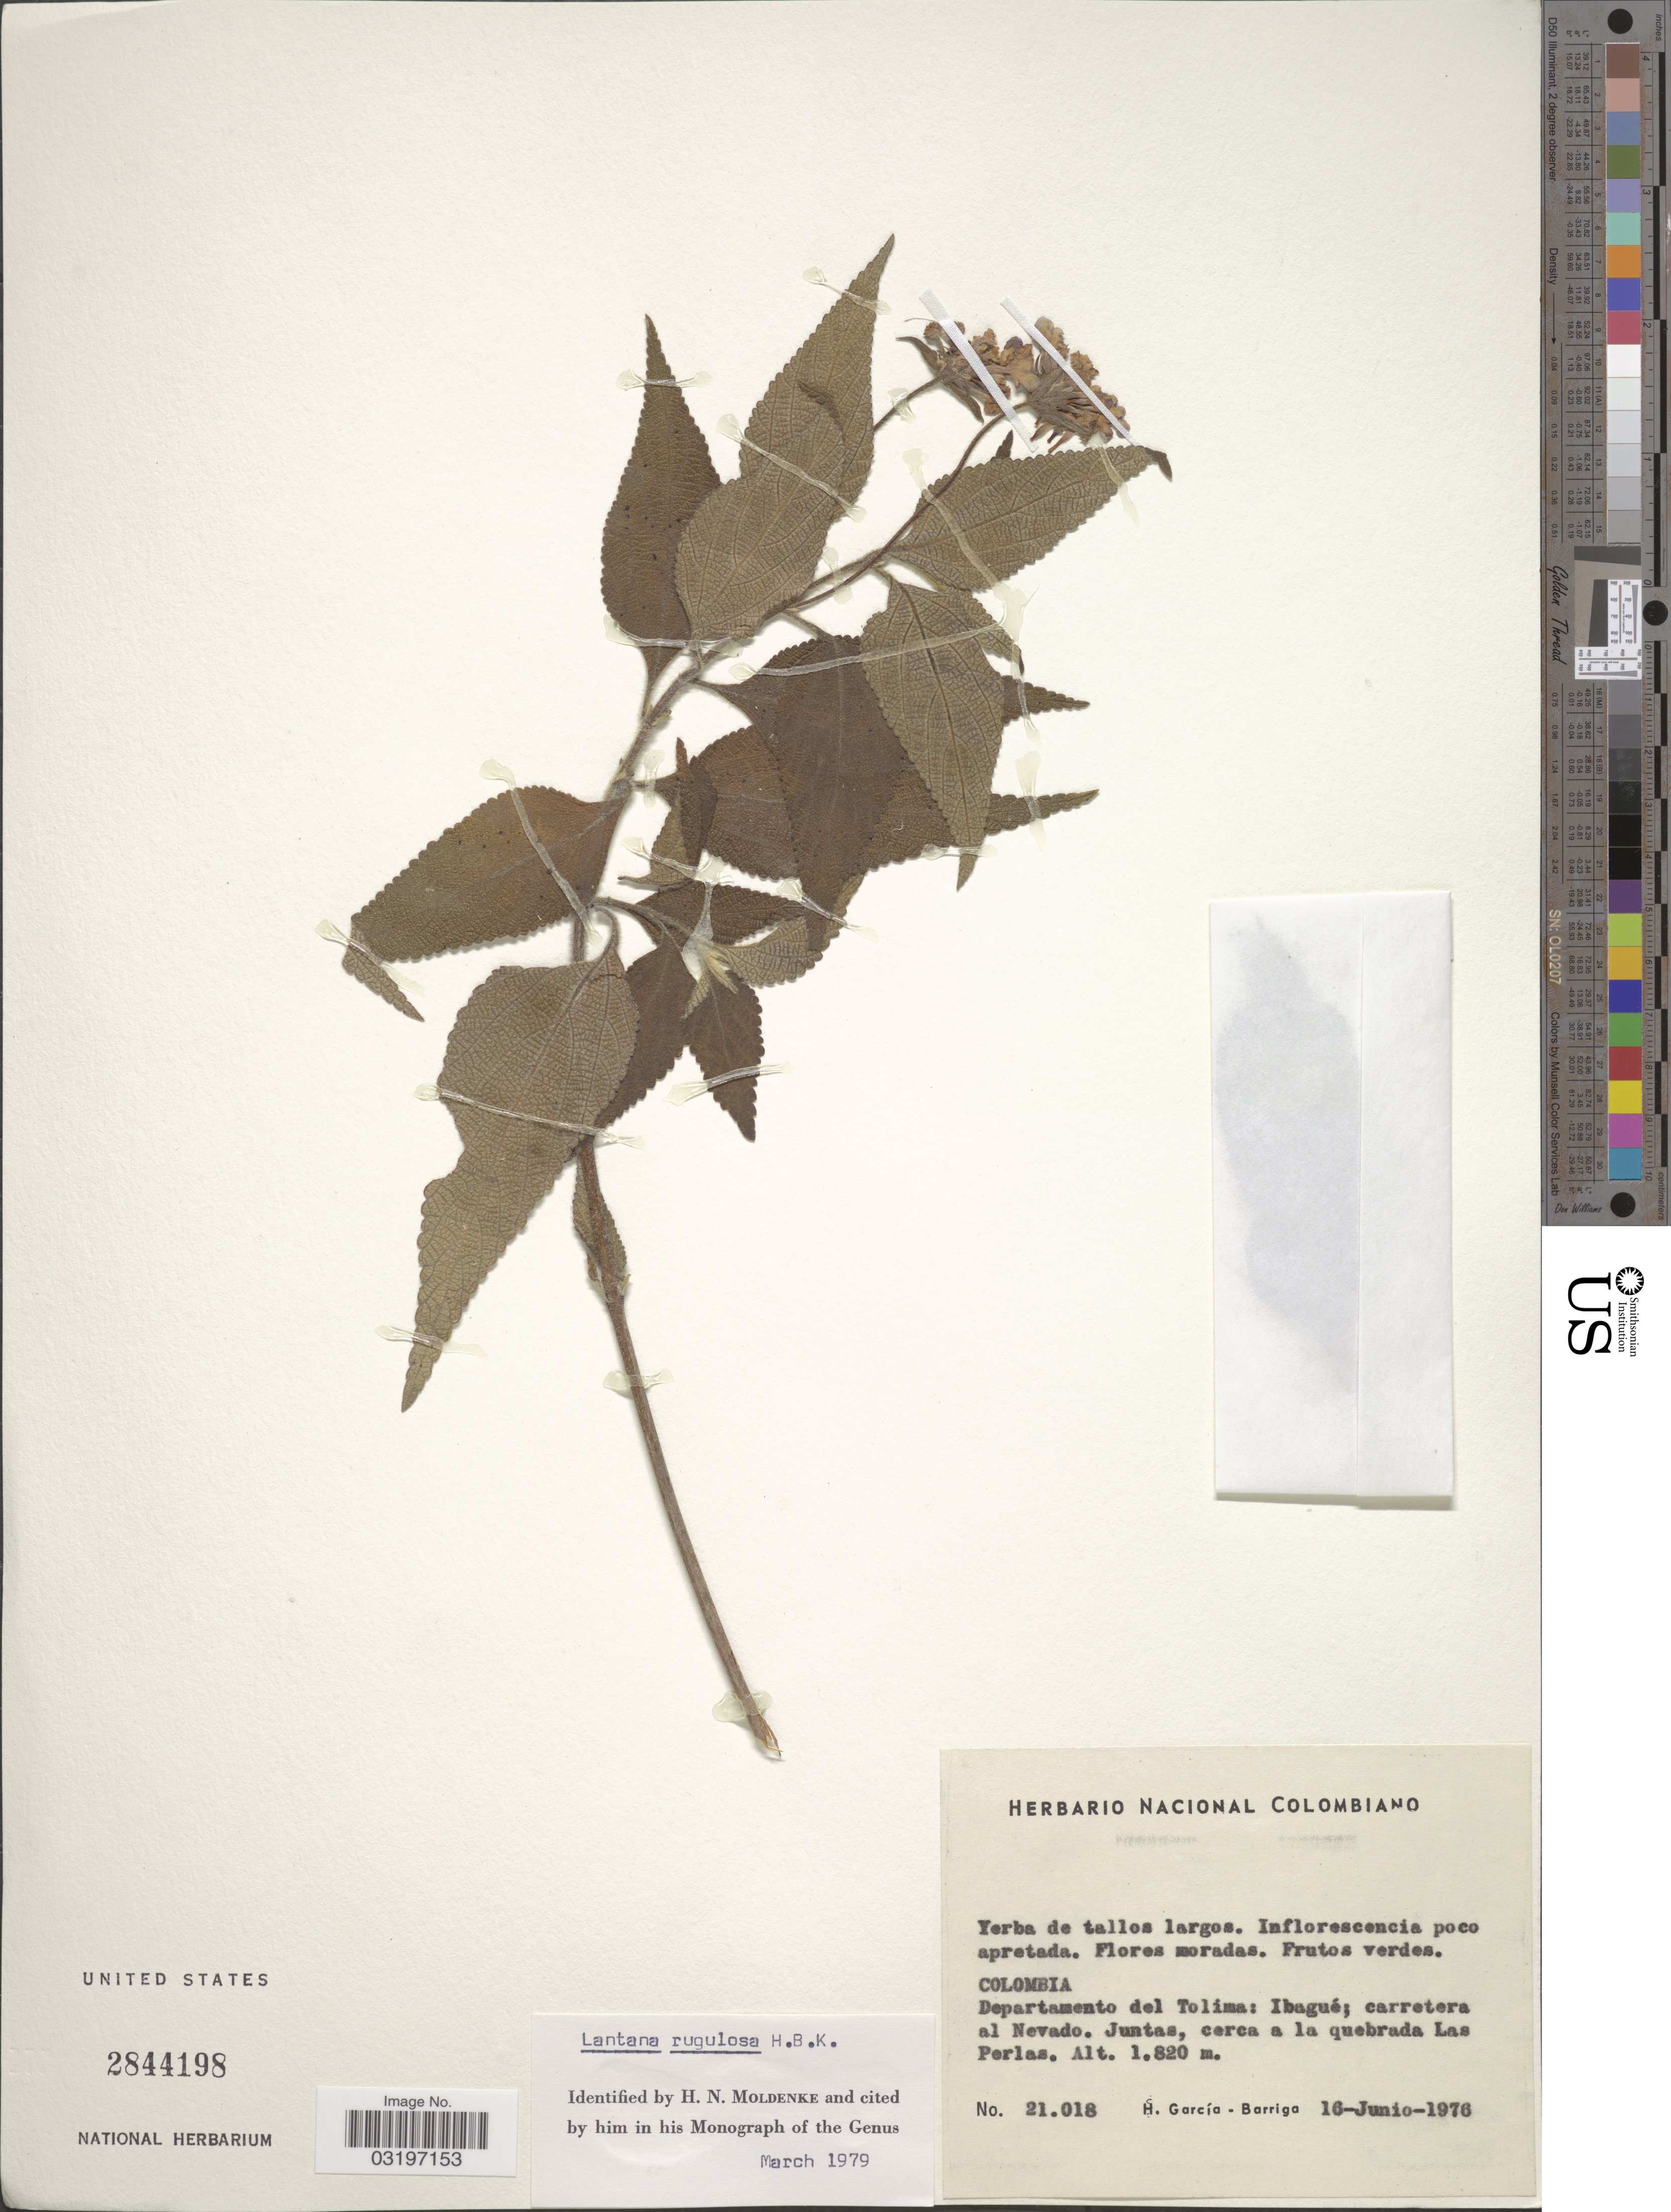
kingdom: Plantae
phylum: Tracheophyta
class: Magnoliopsida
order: Lamiales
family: Verbenaceae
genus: Lantana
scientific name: Lantana rugulosa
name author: Kunth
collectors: H. García Barriga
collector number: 21018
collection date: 1976-06-16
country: Colombia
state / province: Tolima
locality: Departamento del Tolima: Ibagué; carretera al Nevado. Juntas, cerca a la quebrada Las Perlas.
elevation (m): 1820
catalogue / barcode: US 2844198